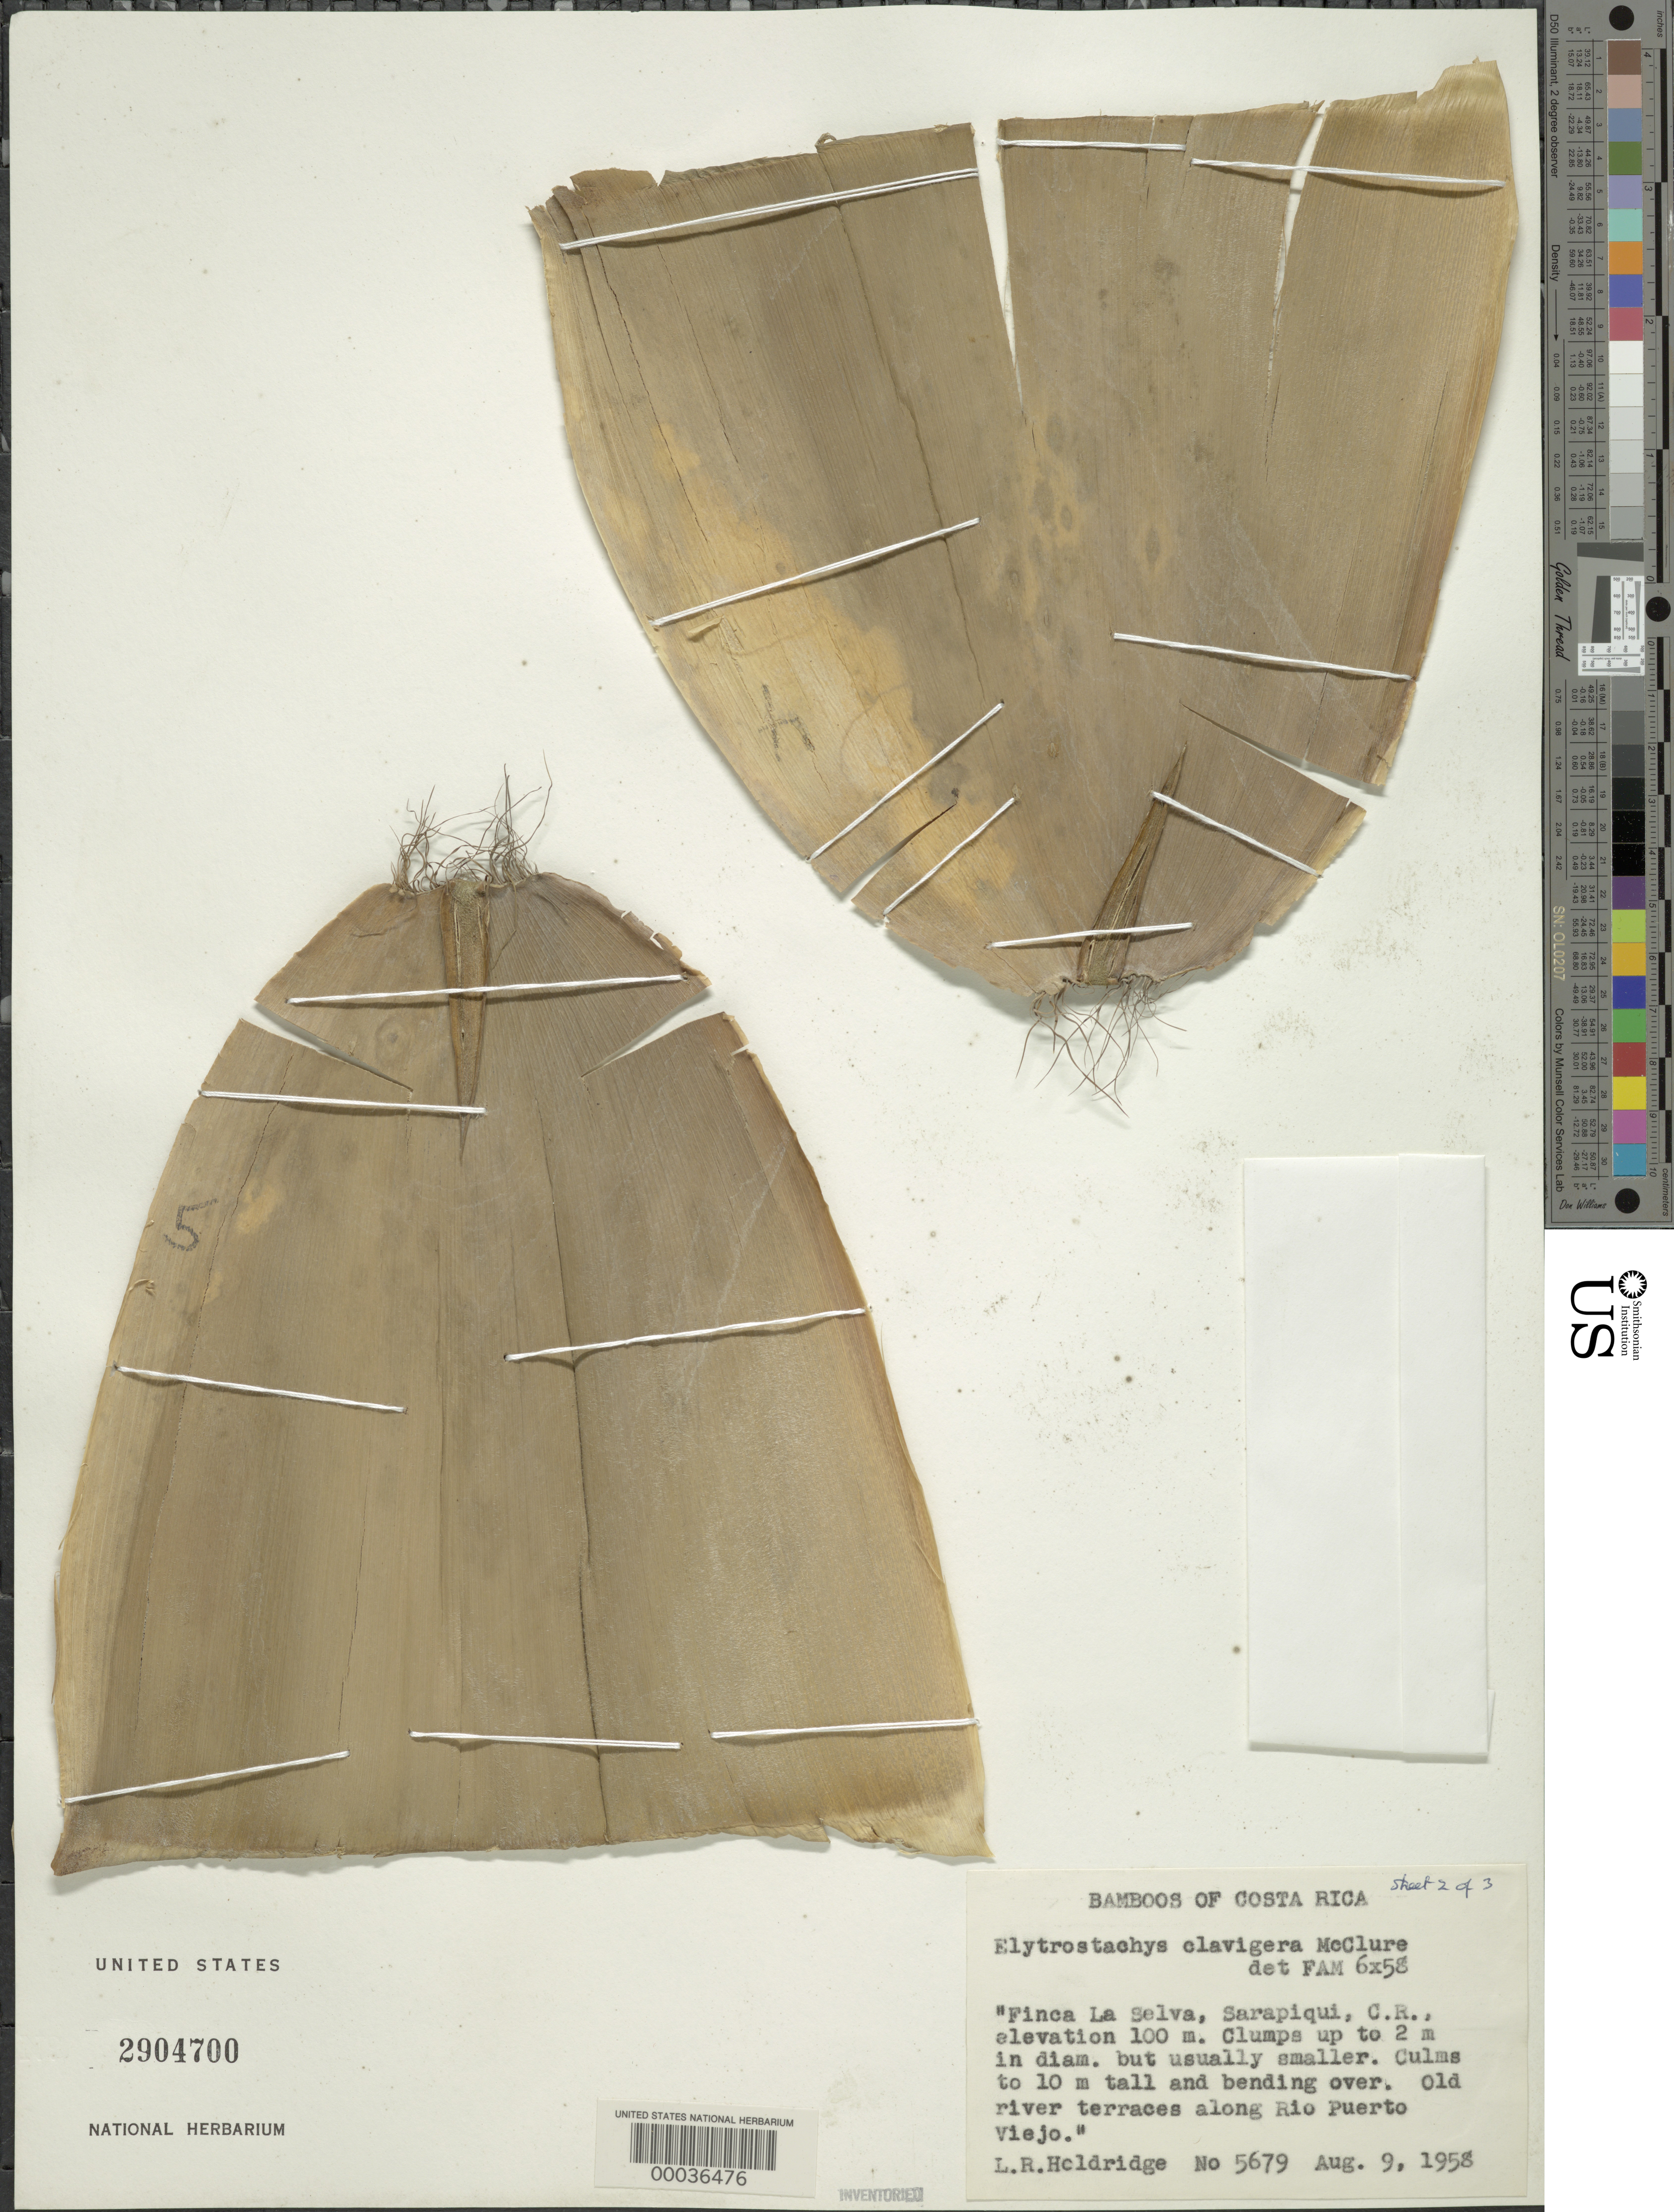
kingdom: Plantae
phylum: Tracheophyta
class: Liliopsida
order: Poales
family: Poaceae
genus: Elytrostachys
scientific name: Elytrostachys clavigera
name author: McClure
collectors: L. Holdridge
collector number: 5679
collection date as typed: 09 Aug 1958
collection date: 1958-08-09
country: Costa Rica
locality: Finca La Selva, Sarapiqui, Rio Puerto Viejo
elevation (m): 100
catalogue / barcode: US 2904700